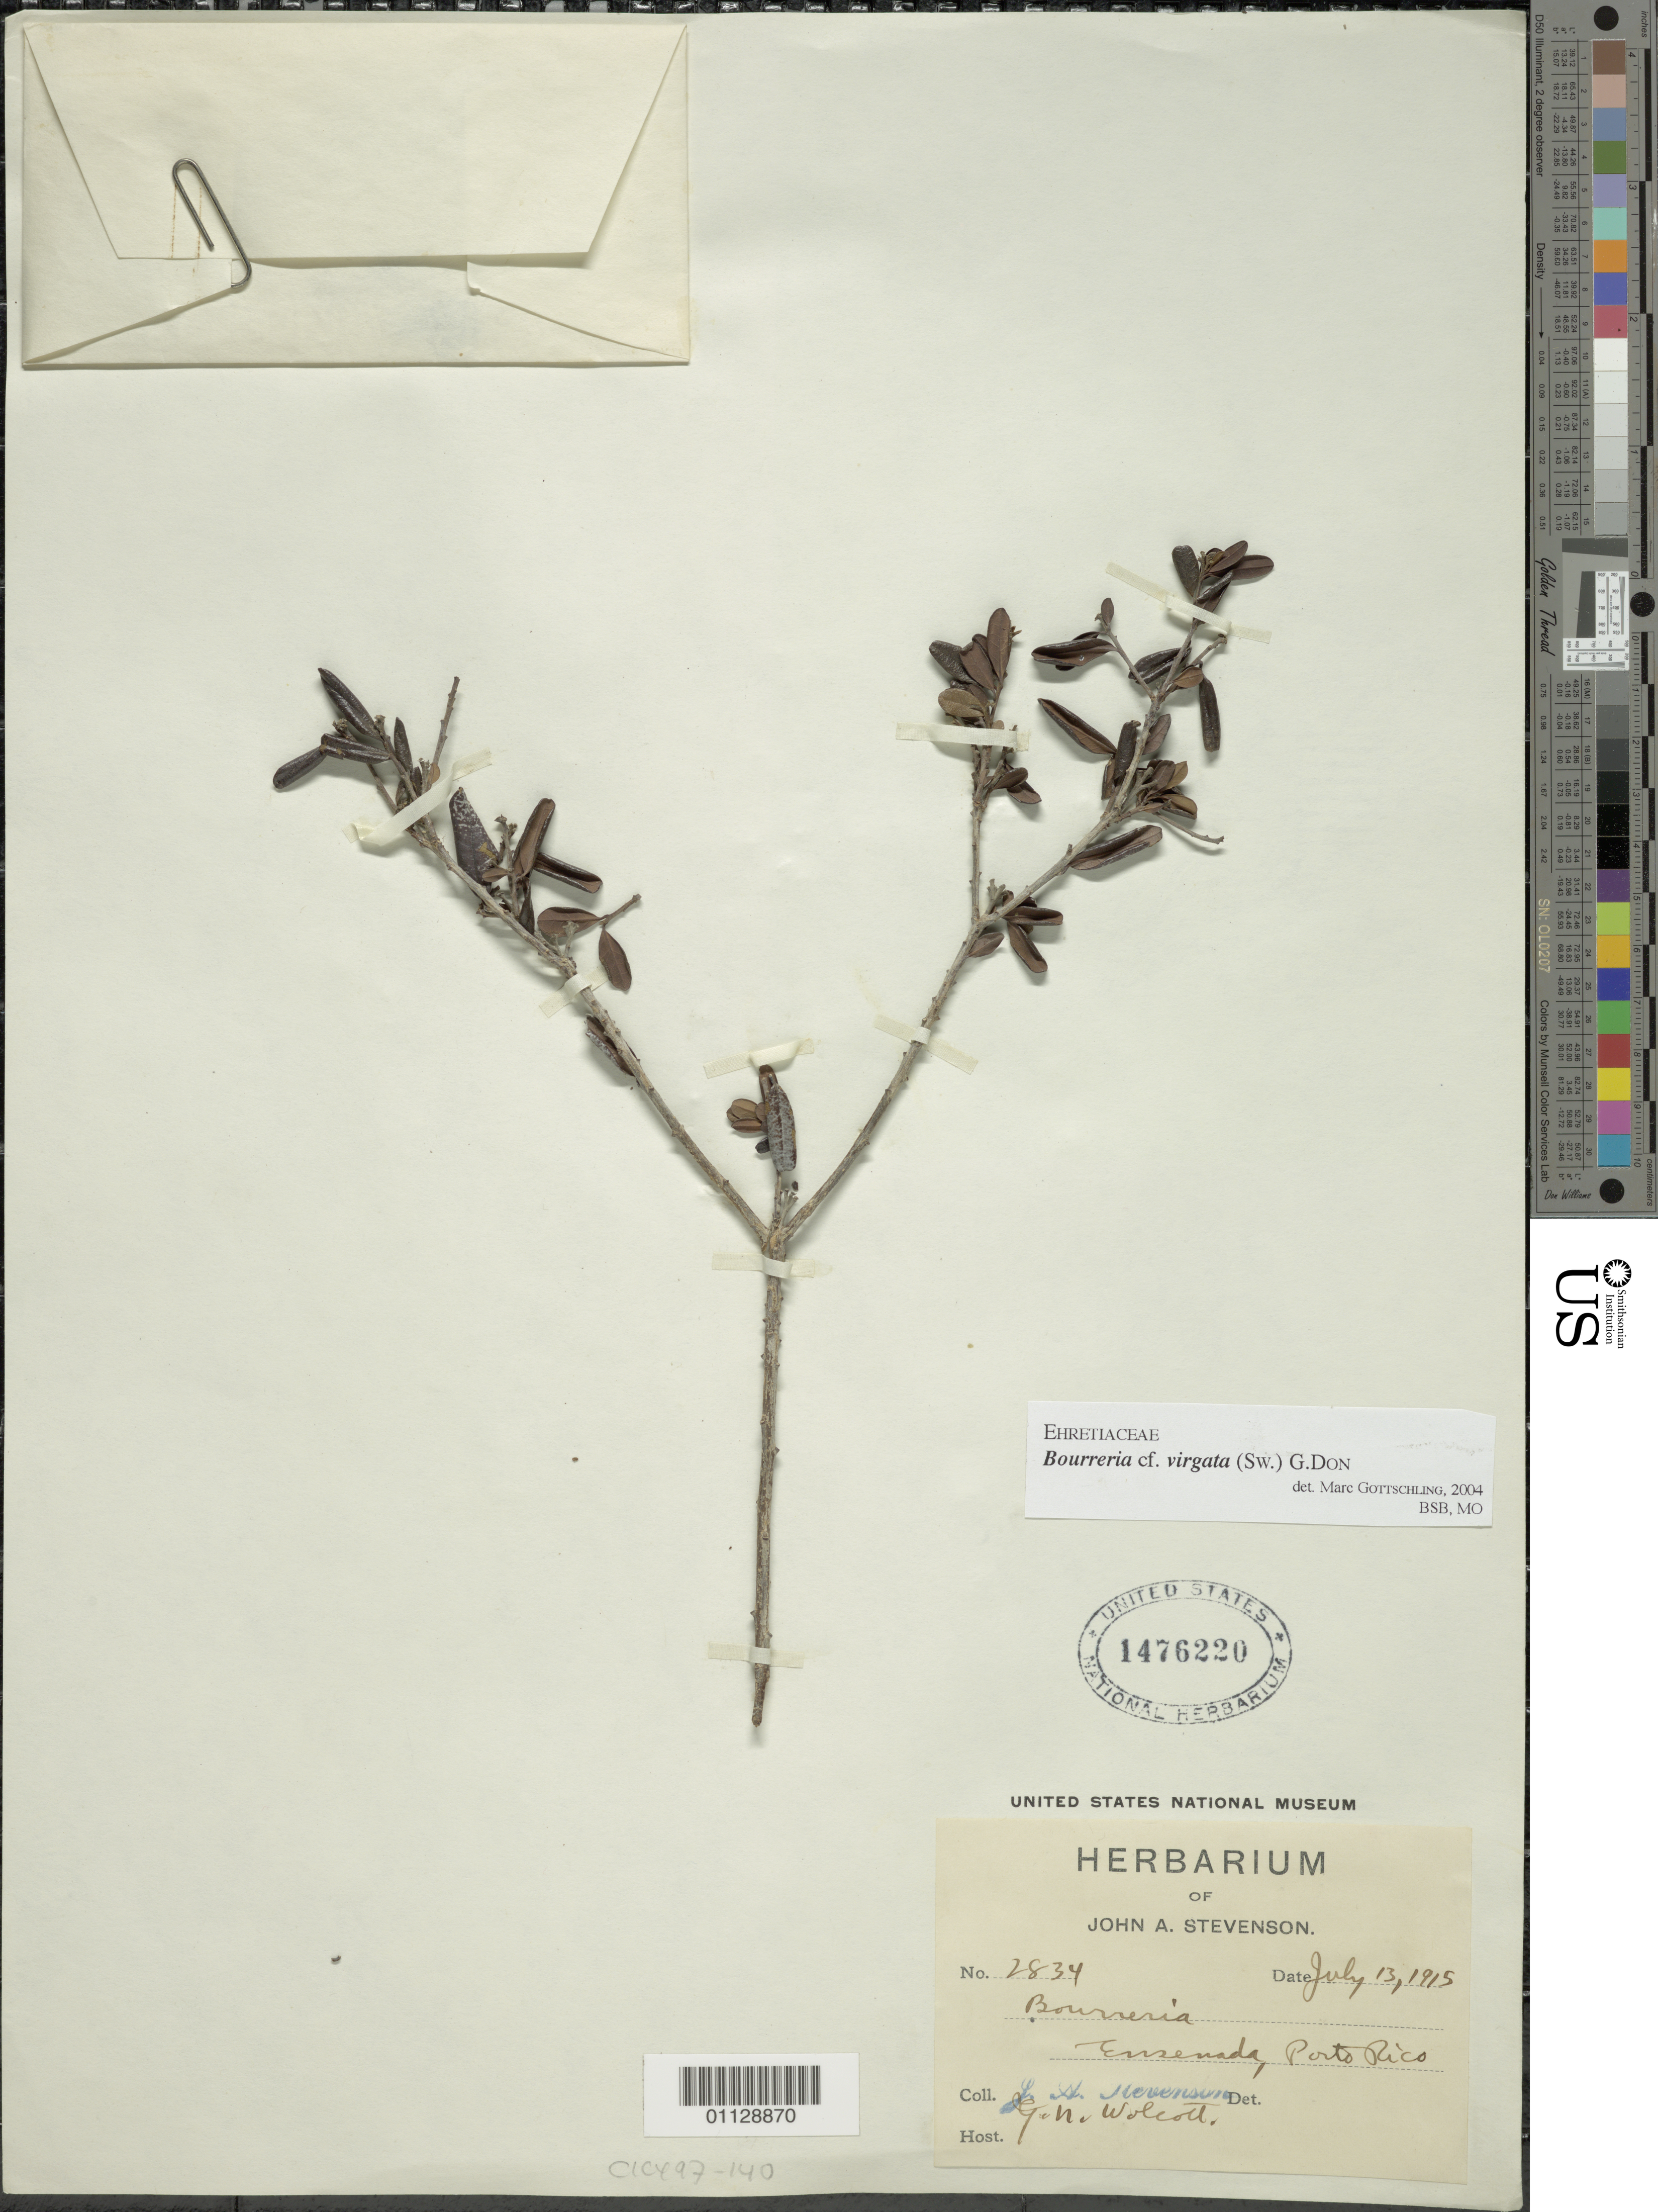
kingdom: Plantae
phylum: Tracheophyta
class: Magnoliopsida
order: Boraginales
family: Ehretiaceae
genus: Bourreria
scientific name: Bourreria virgata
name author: (Sw.) G. Don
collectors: J. Stevenson & M. Walcott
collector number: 2834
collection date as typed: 13 Jul 1915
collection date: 1915-07-13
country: Puerto Rico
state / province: Guánica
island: Puerto Rico I.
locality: Ensenada, Guanica, Puerto Rico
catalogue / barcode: US 1476220